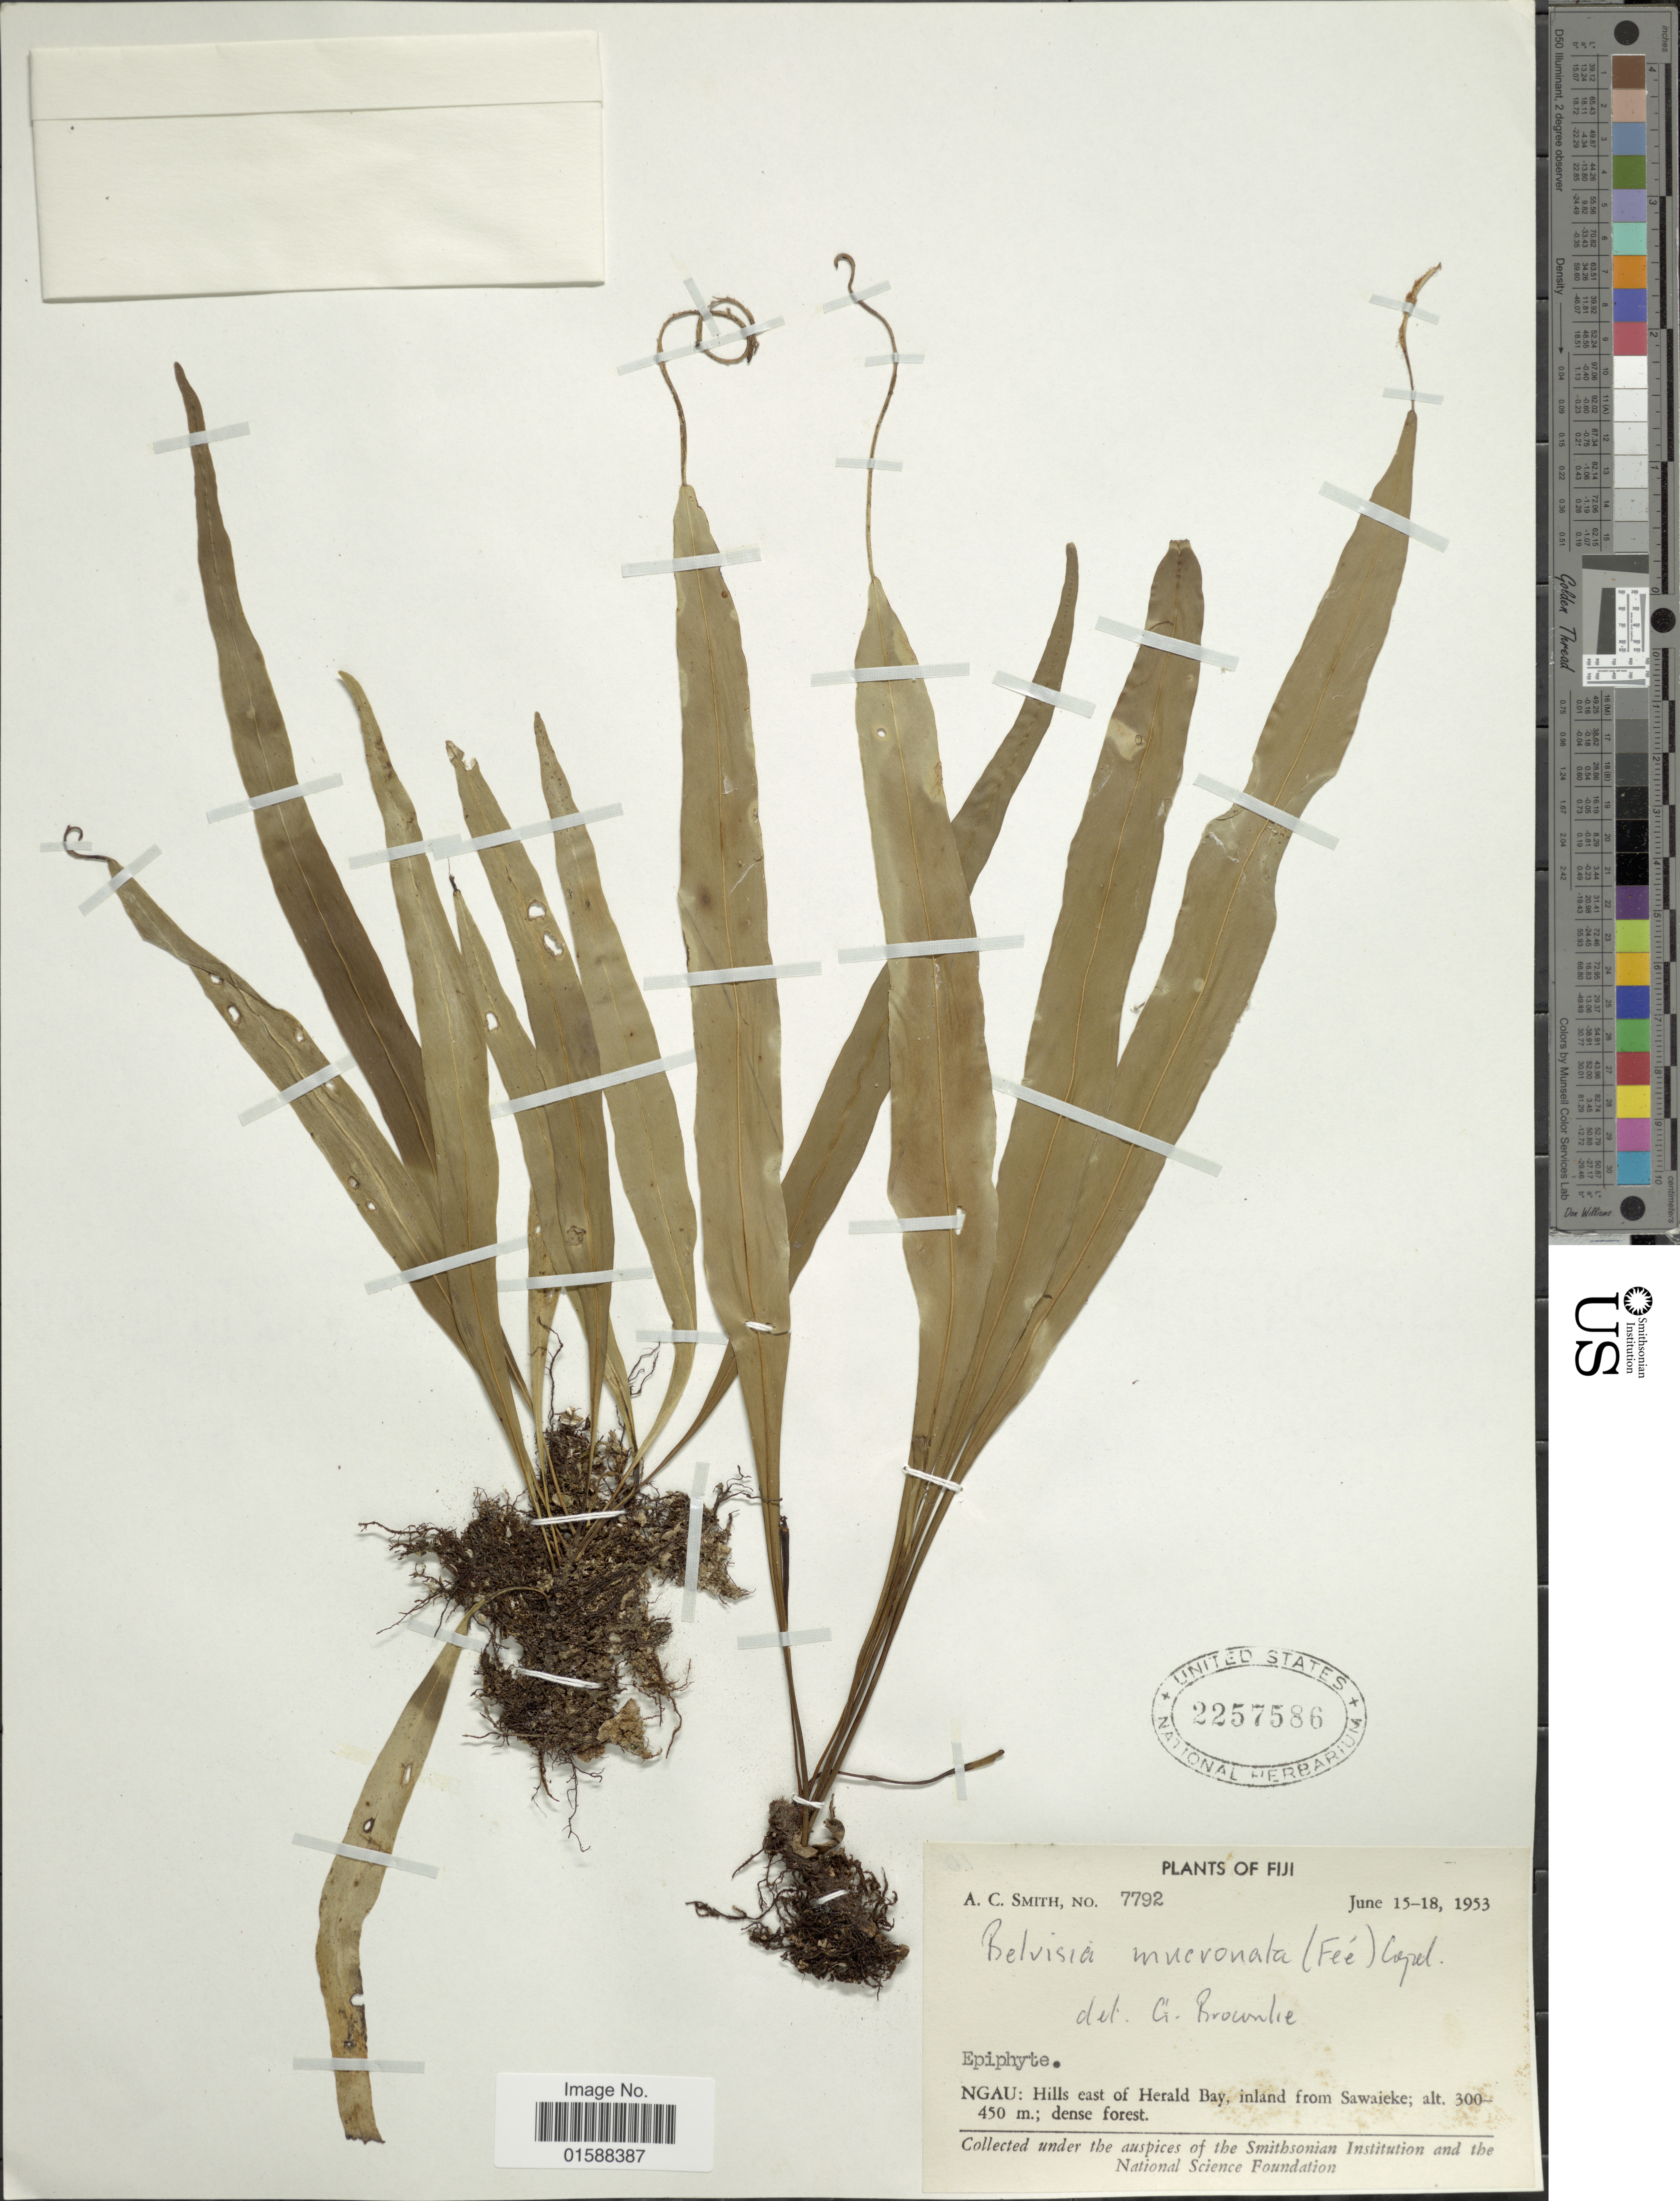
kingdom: Plantae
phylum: Tracheophyta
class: Polypodiopsida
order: Polypodiales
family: Polypodiaceae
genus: Lepisorus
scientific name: Lepisorus mucronatus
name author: (Fée) Li S. Wang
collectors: A. C. Smith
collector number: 7792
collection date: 1953-06-15/1953-06-18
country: Fiji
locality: Ngau: Hills east of Herald Bay, inland from Sawaieke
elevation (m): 300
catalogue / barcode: US 2257586